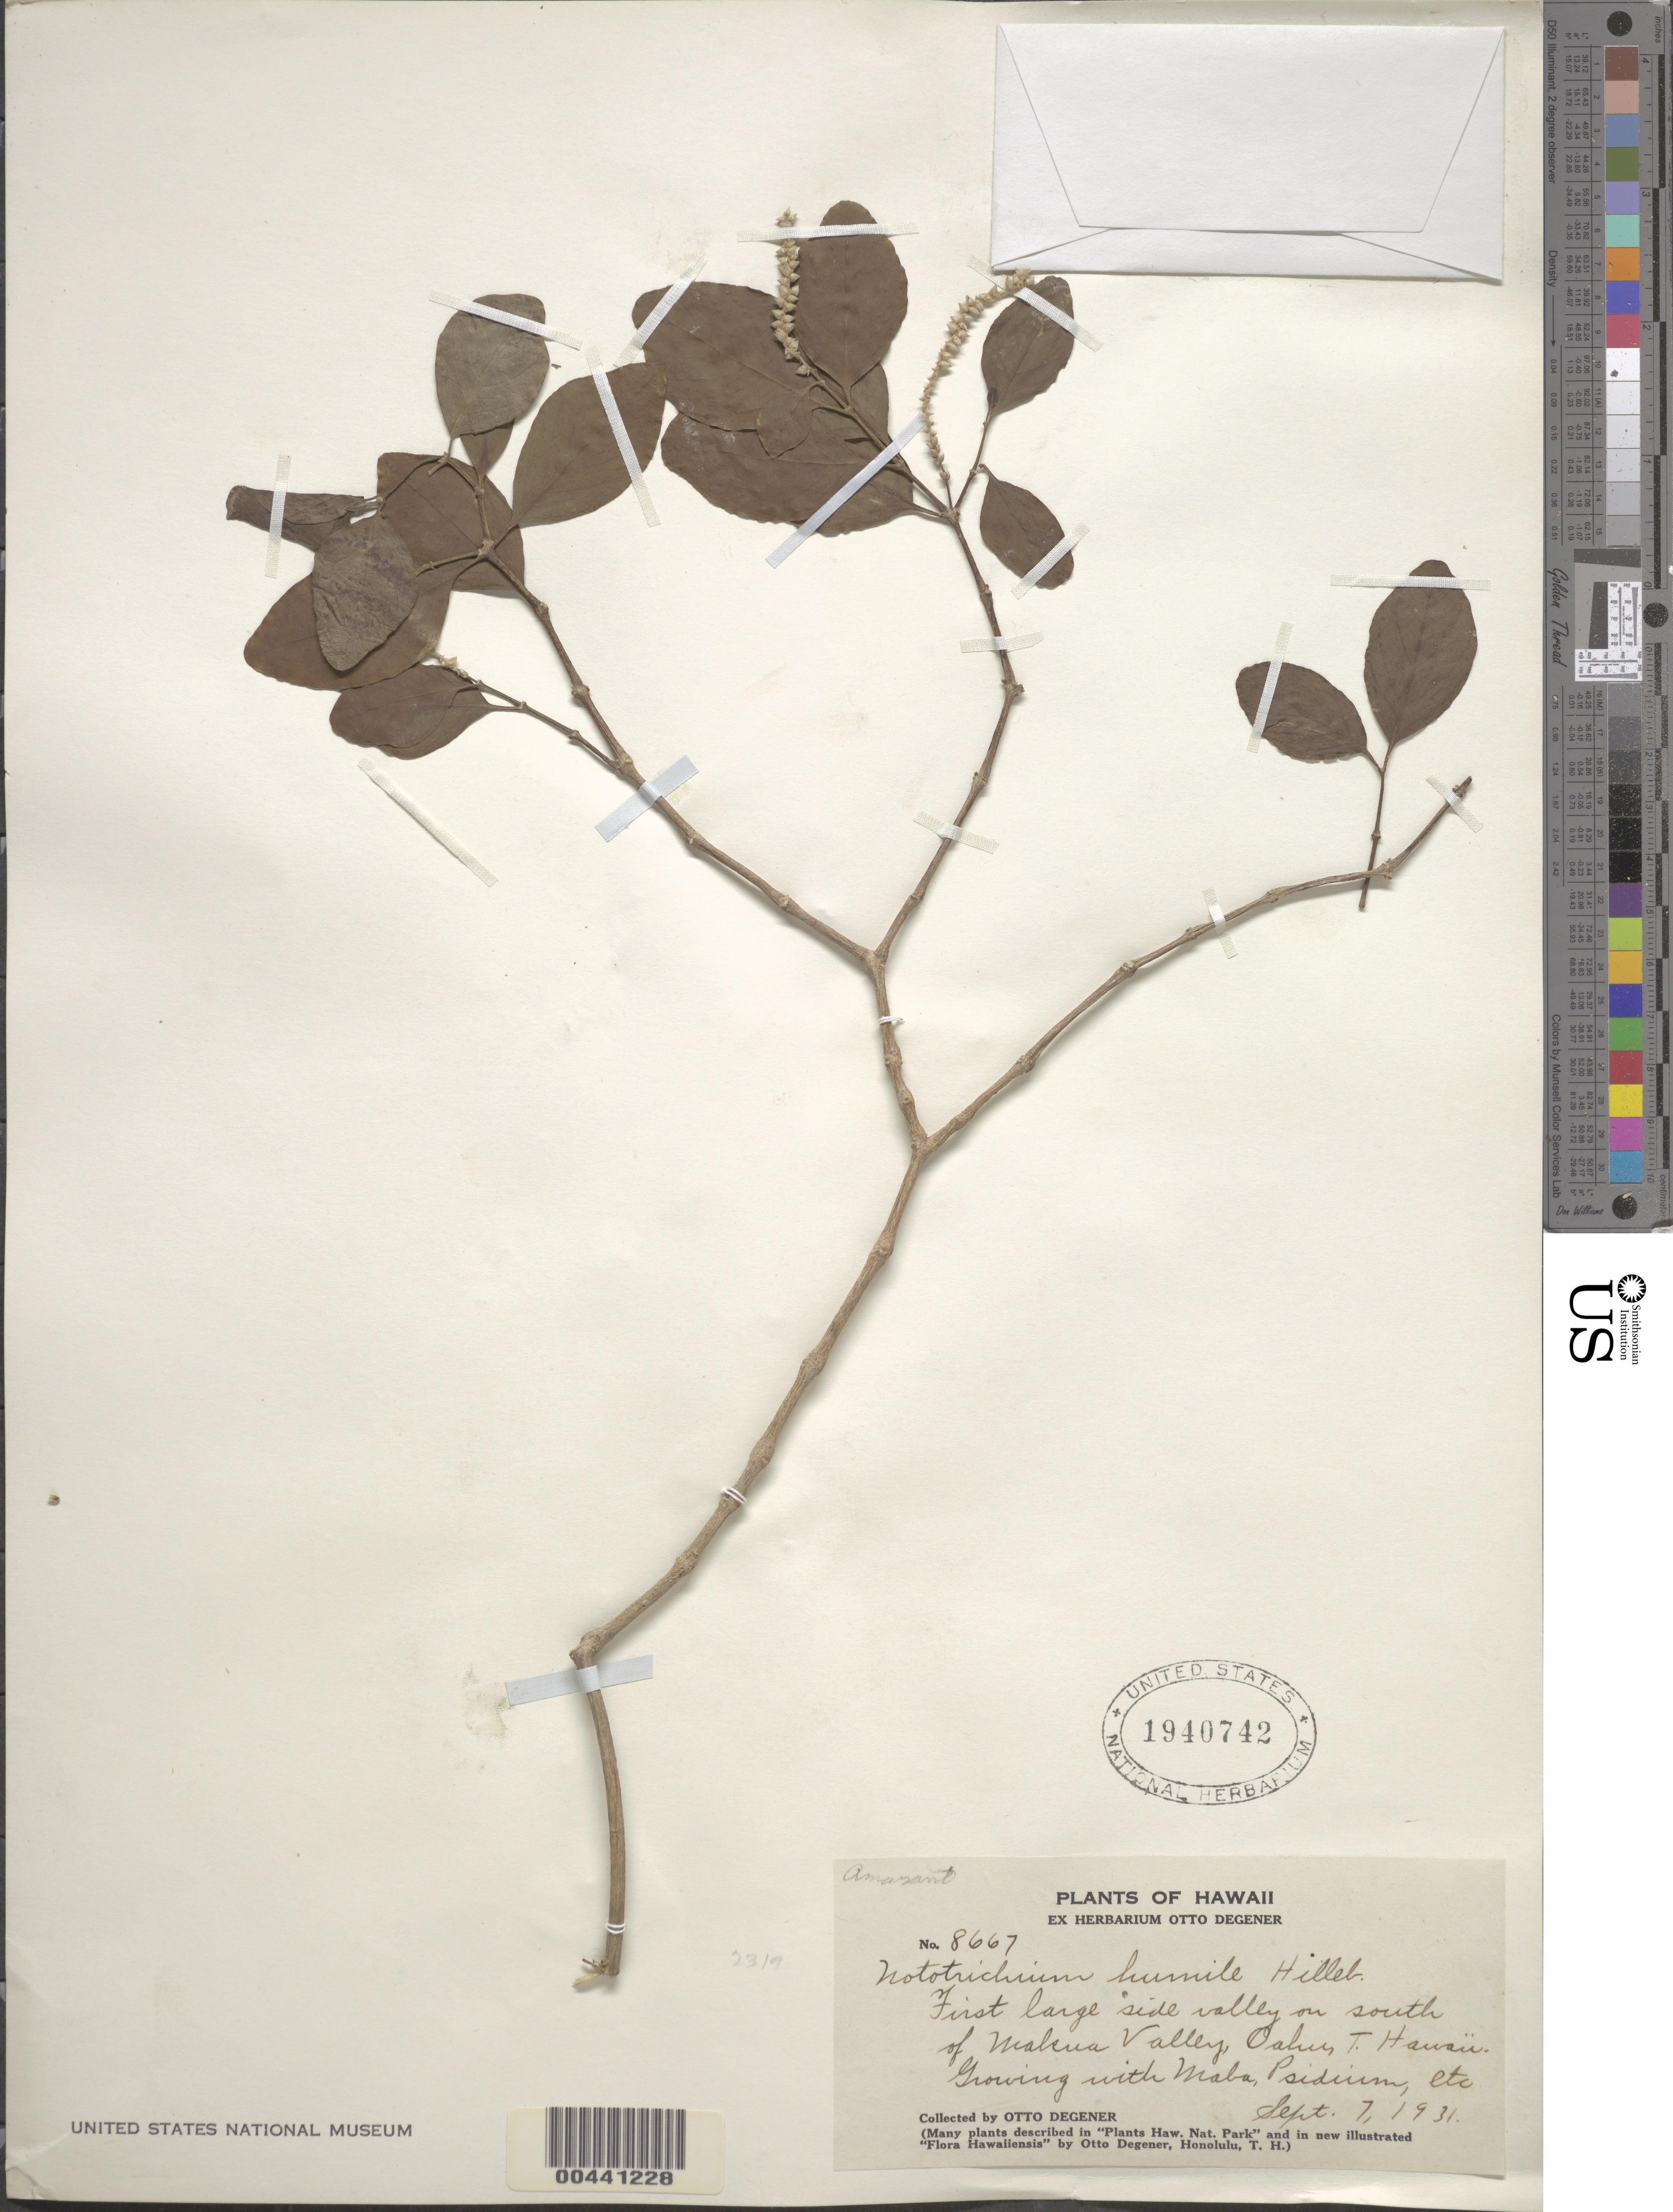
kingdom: Plantae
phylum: Tracheophyta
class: Magnoliopsida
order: Caryophyllales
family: Amaranthaceae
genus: Achyranthes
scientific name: Achyranthes humilis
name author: (Hillebr.) Di Vincenzo et al.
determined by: Wagner, W. L., (BOT), Smithsonian Institution - National Museum of Natural History (UNITED STATES)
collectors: O. Degener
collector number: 8667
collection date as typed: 7 Sep 1931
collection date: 1931-09-07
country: United States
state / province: Hawaii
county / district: Honolulu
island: Oahu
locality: First large side valley on S of Makua Valley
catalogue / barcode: US 1940742